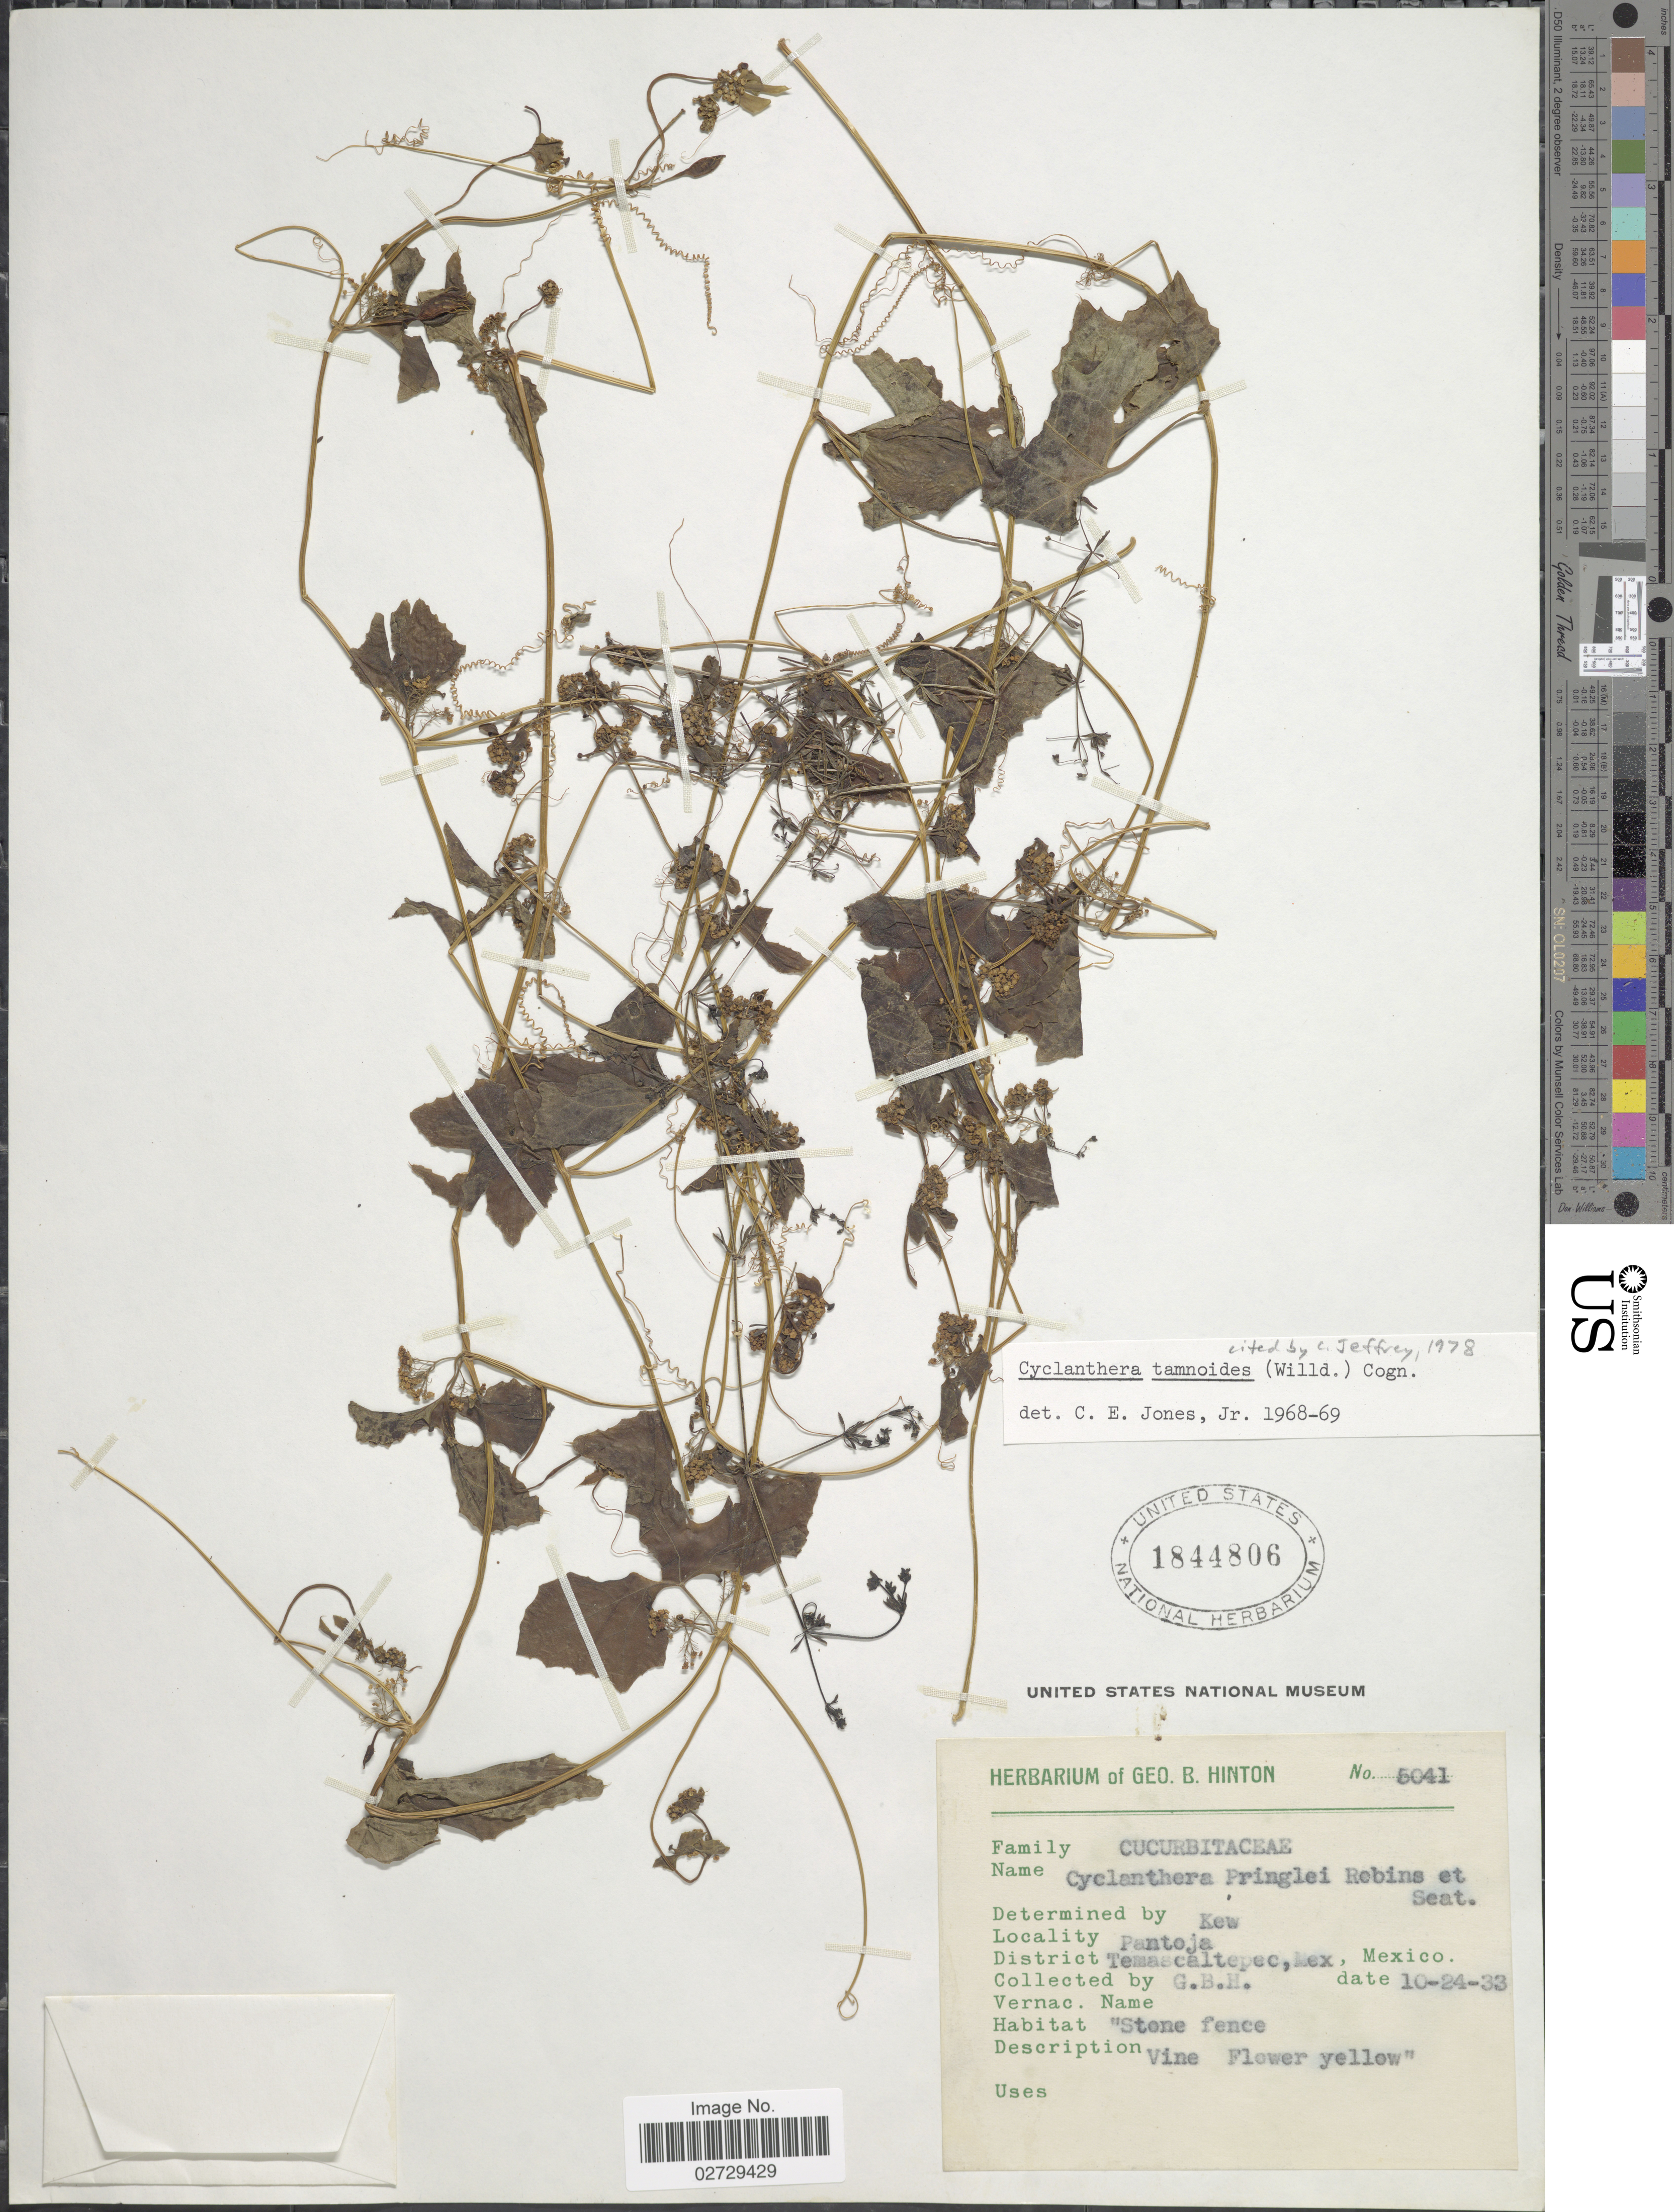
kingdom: Plantae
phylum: Tracheophyta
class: Magnoliopsida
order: Cucurbitales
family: Cucurbitaceae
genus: Cyclanthera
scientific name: Cyclanthera tamnoides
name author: (Willd.) Cogn.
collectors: G. B. Hinton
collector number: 5041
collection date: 1933-10-24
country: Mexico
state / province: México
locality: Pantoja. District: Temascaltepec.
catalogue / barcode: US 1844806